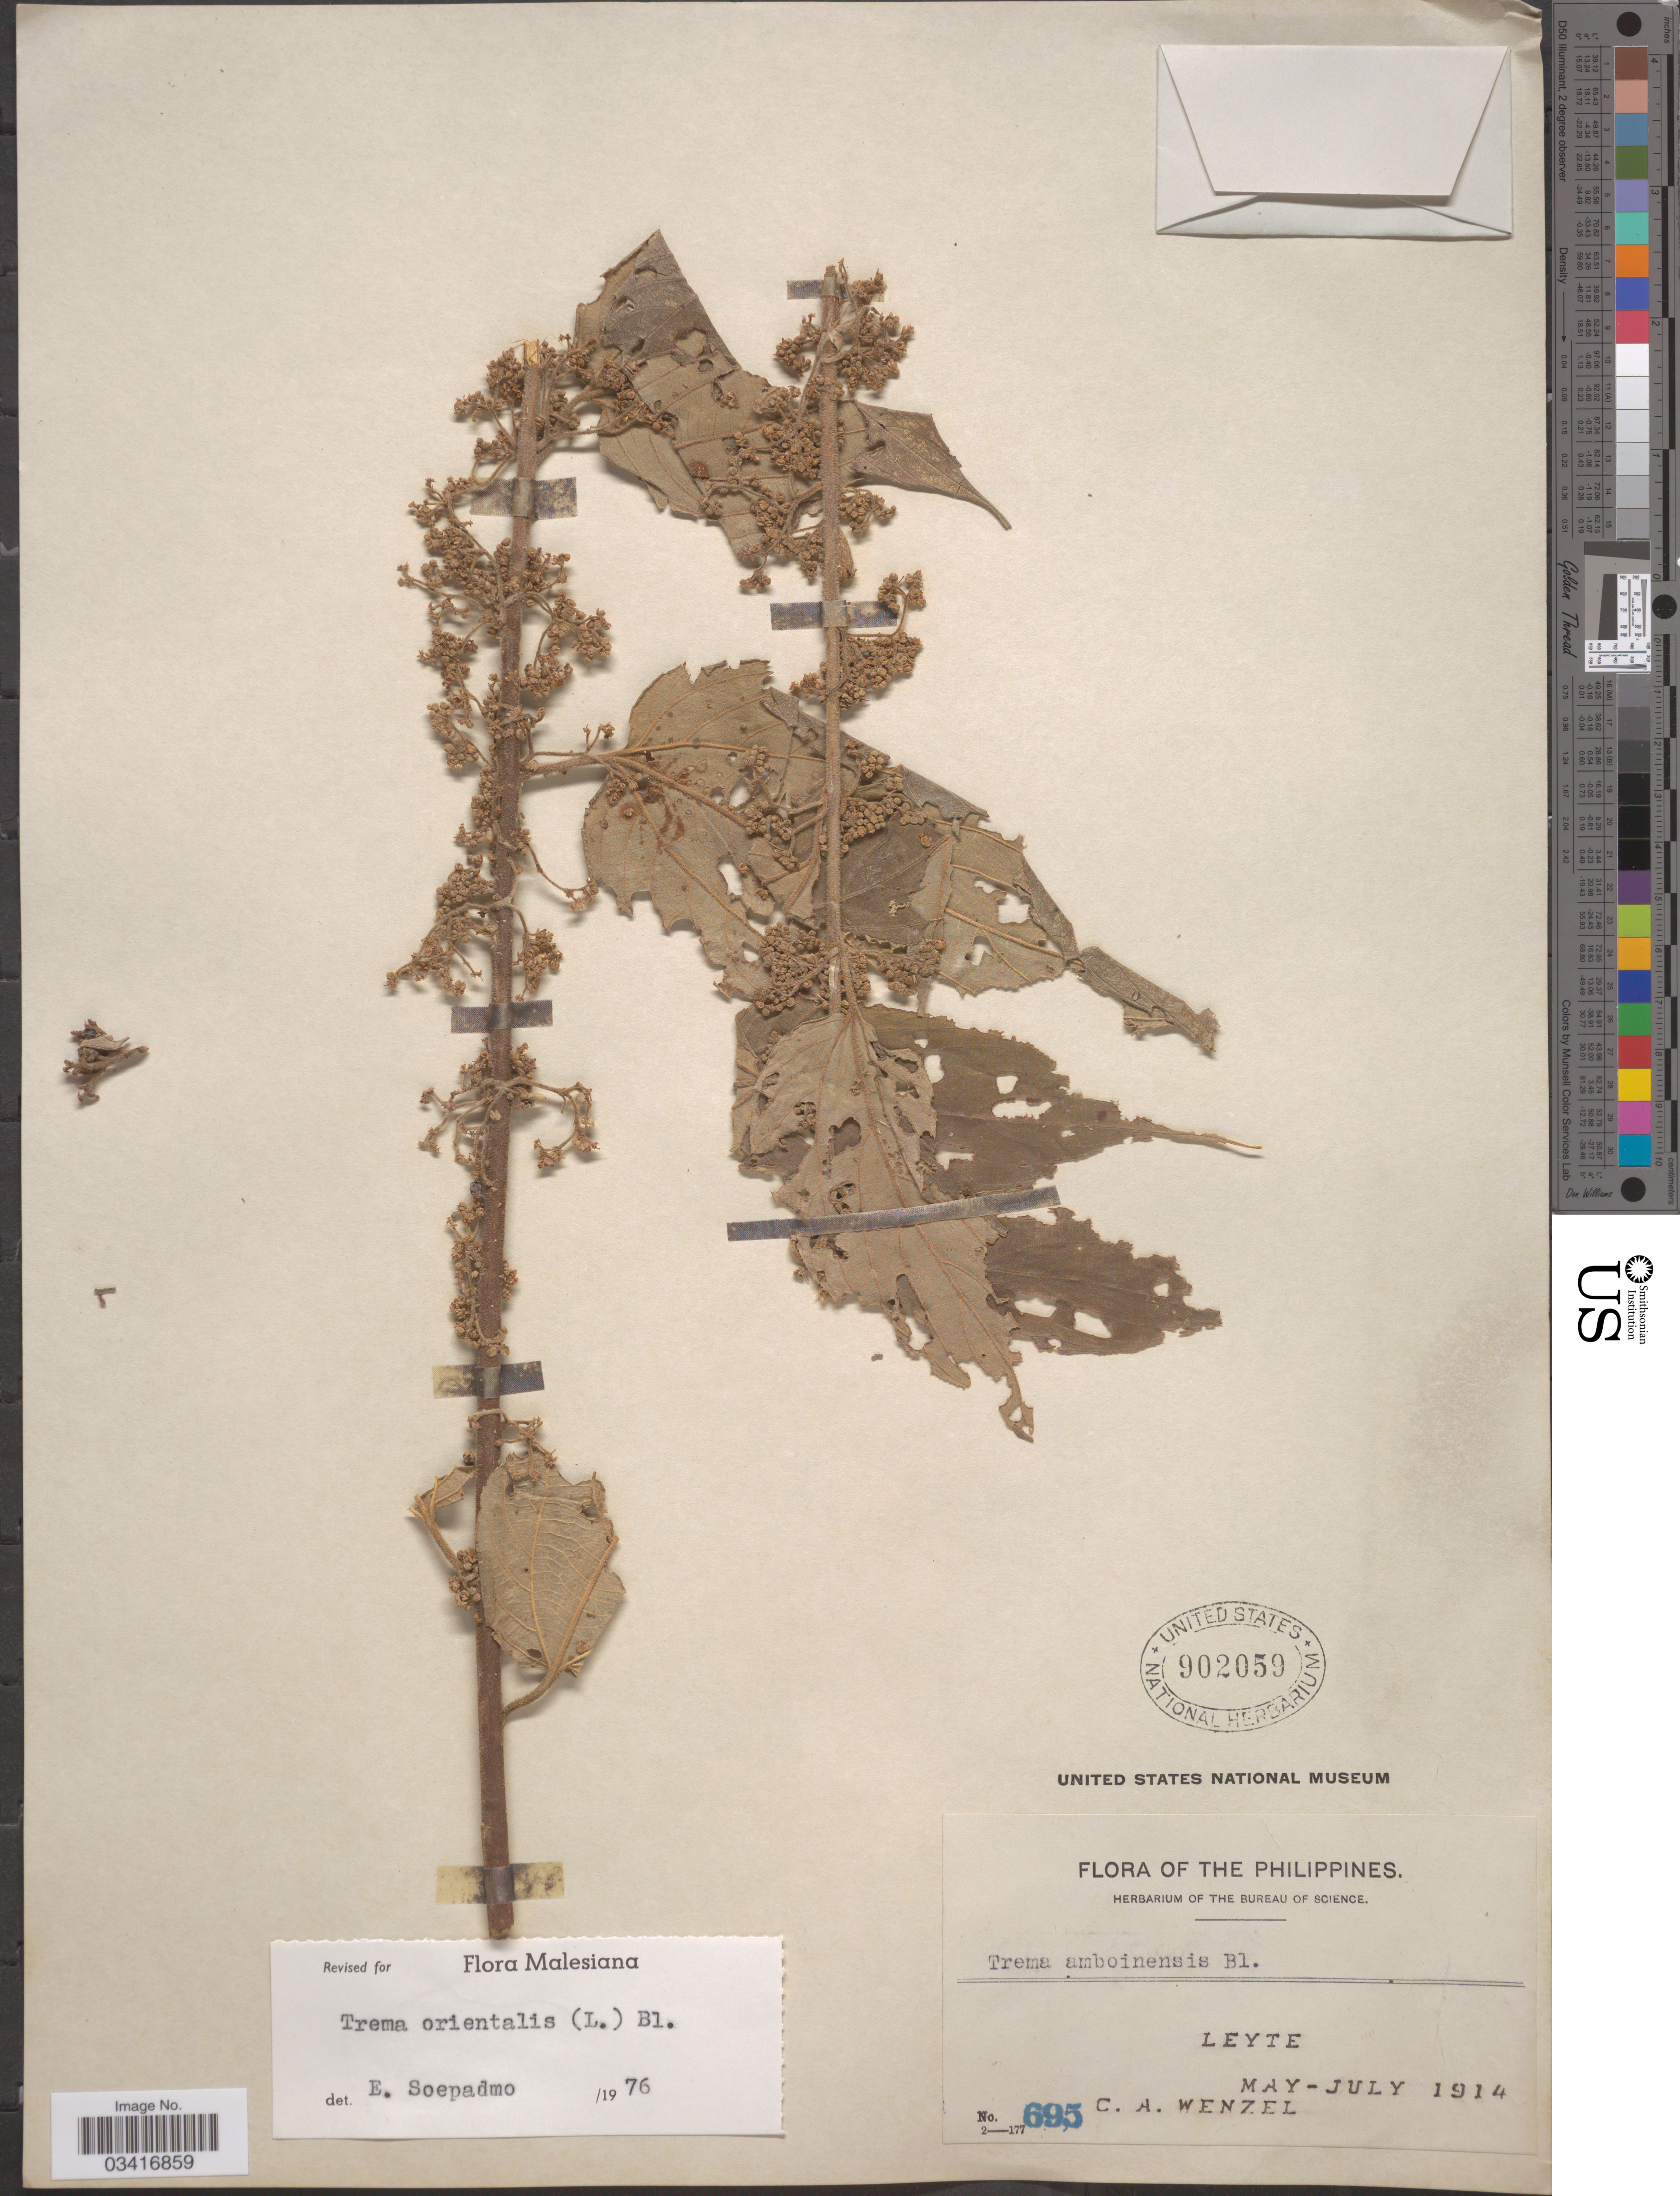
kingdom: Plantae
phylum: Tracheophyta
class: Magnoliopsida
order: Rosales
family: Cannabaceae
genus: Trema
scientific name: Trema orientale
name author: (L.) Blume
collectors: C. Wenzel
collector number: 695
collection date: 1914-05/1914-07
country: Philippines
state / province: Eastern Visayas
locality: Leyte.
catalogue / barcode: US 902059